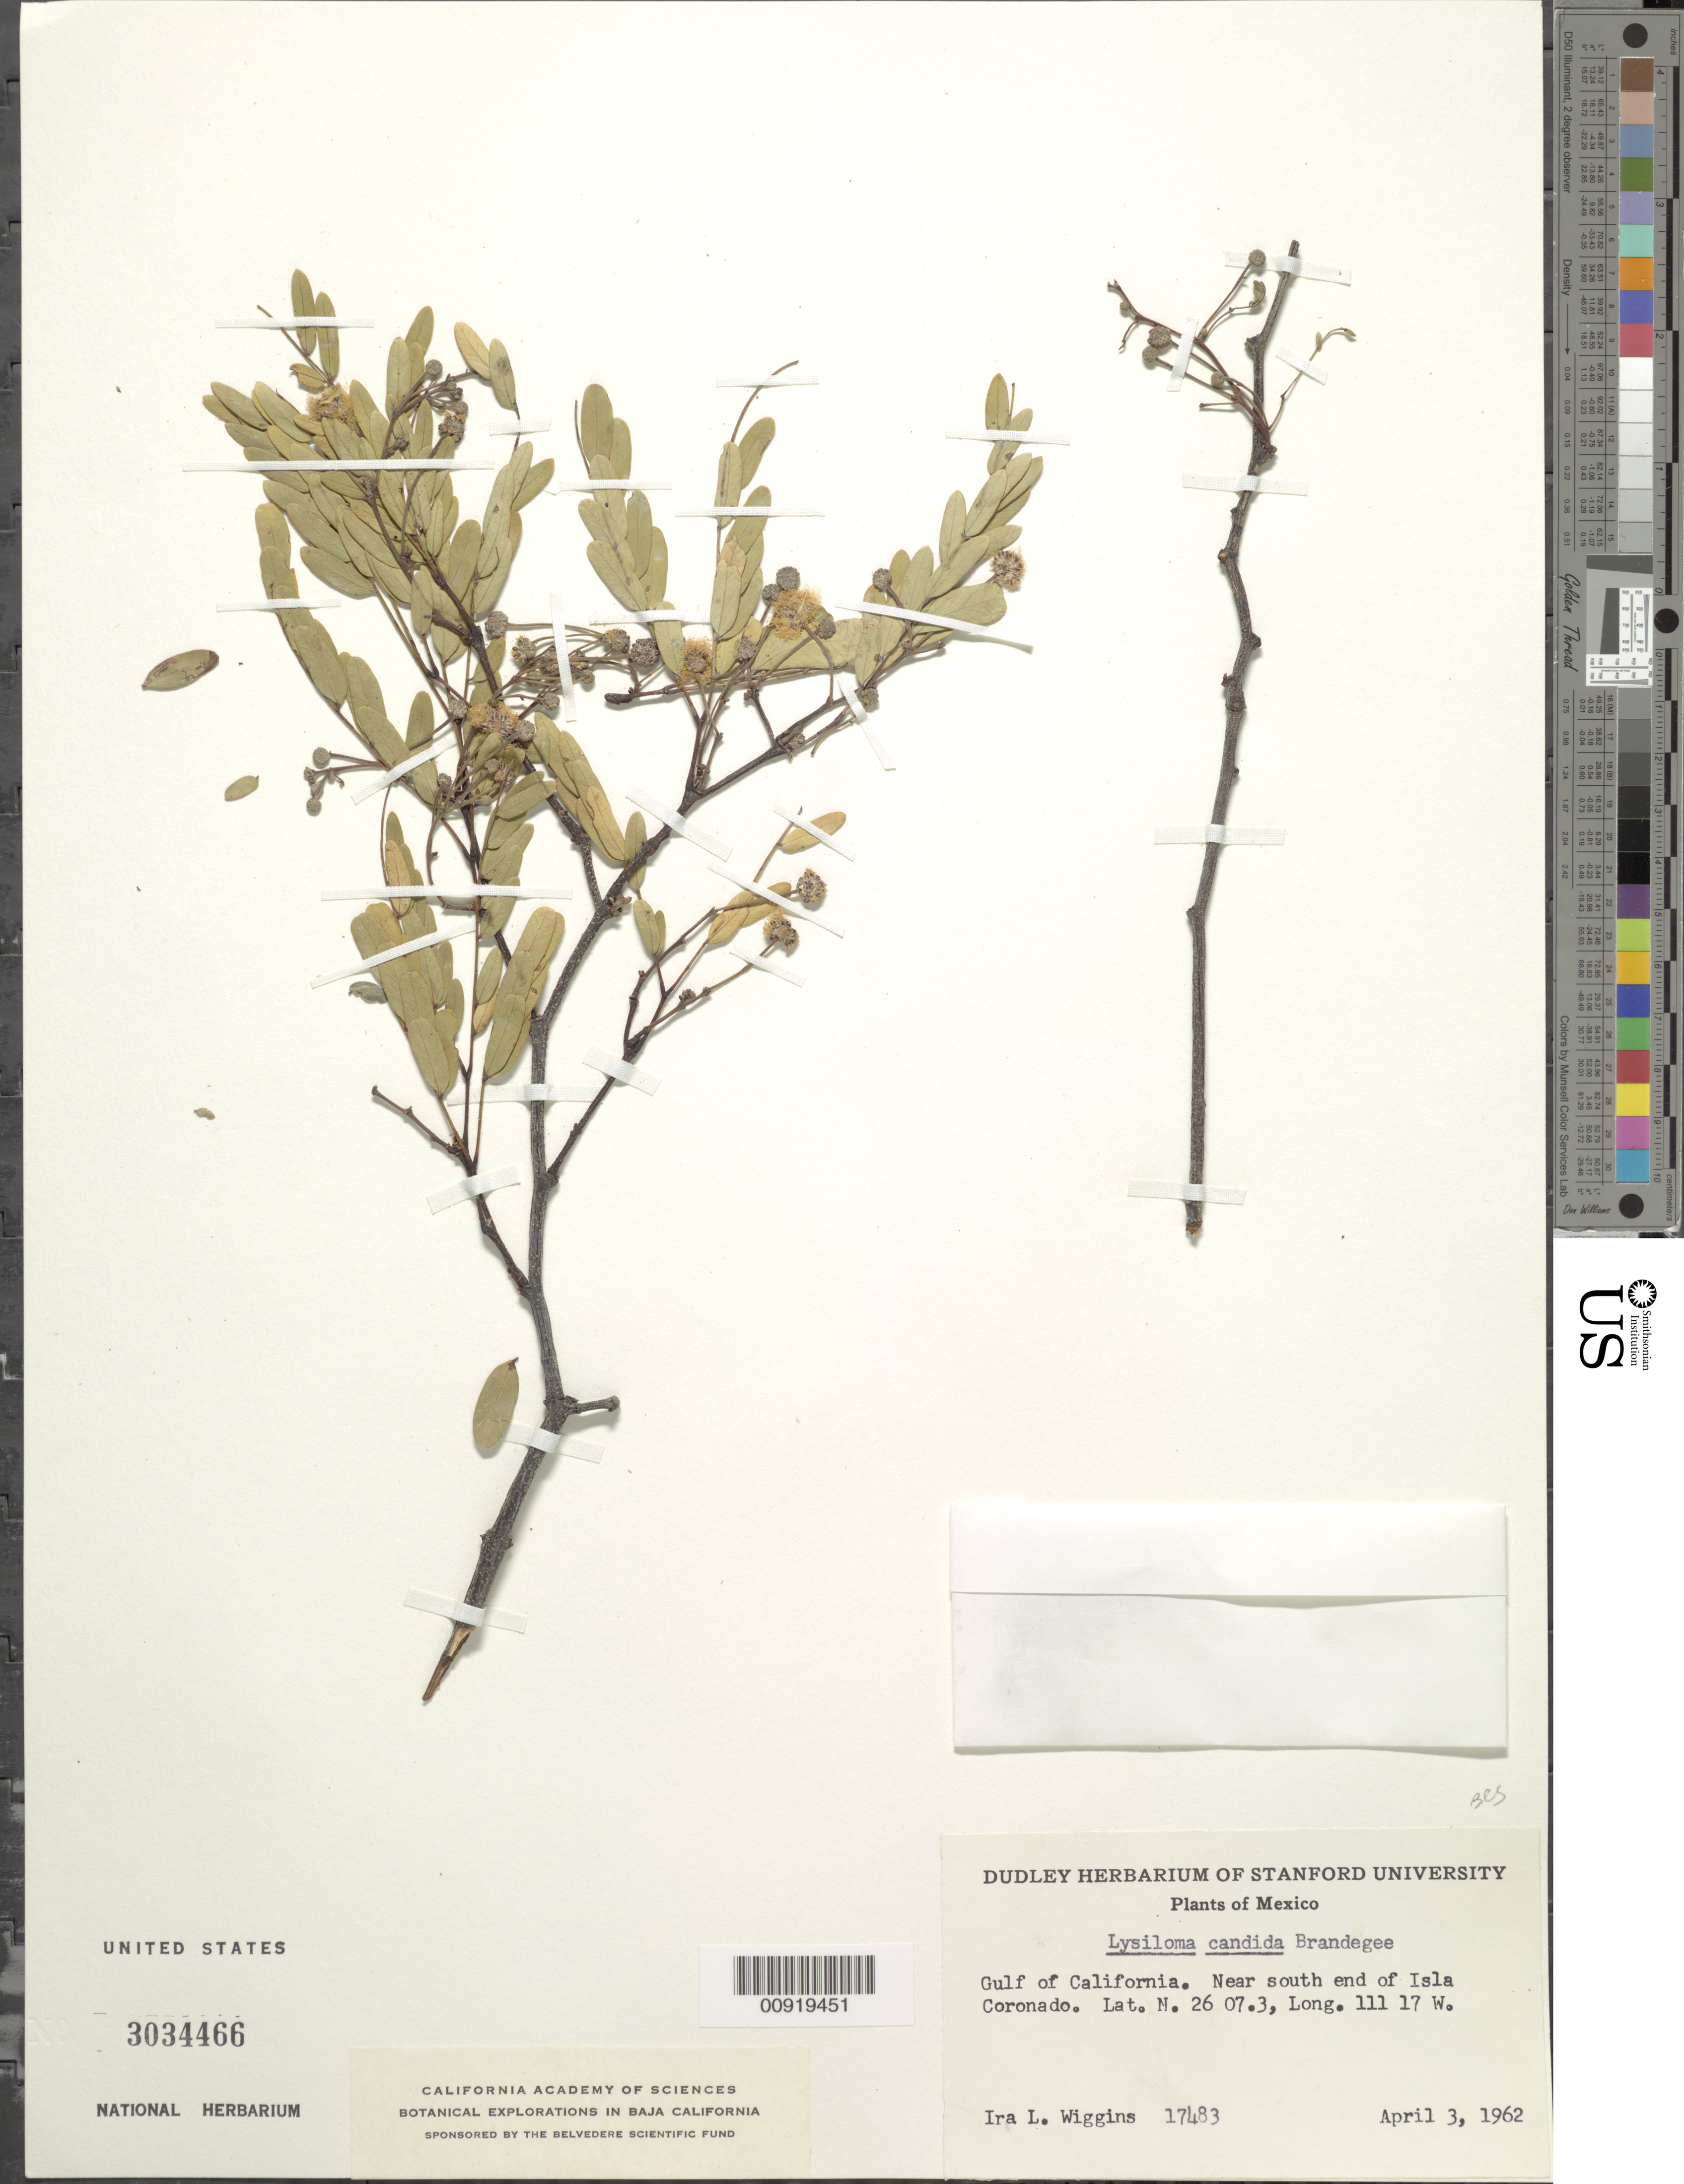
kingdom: Plantae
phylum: Tracheophyta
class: Magnoliopsida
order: Fabales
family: Fabaceae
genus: Lysiloma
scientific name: Lysiloma candidum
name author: Brandegee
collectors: I. L. Wiggins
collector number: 17483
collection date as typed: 03 Apr 1962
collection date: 1962-04-03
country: Mexico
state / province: Baja California Sur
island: Coronado I.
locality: Gulf of California. Near south end of Isla Coronado.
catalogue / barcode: US 3034466